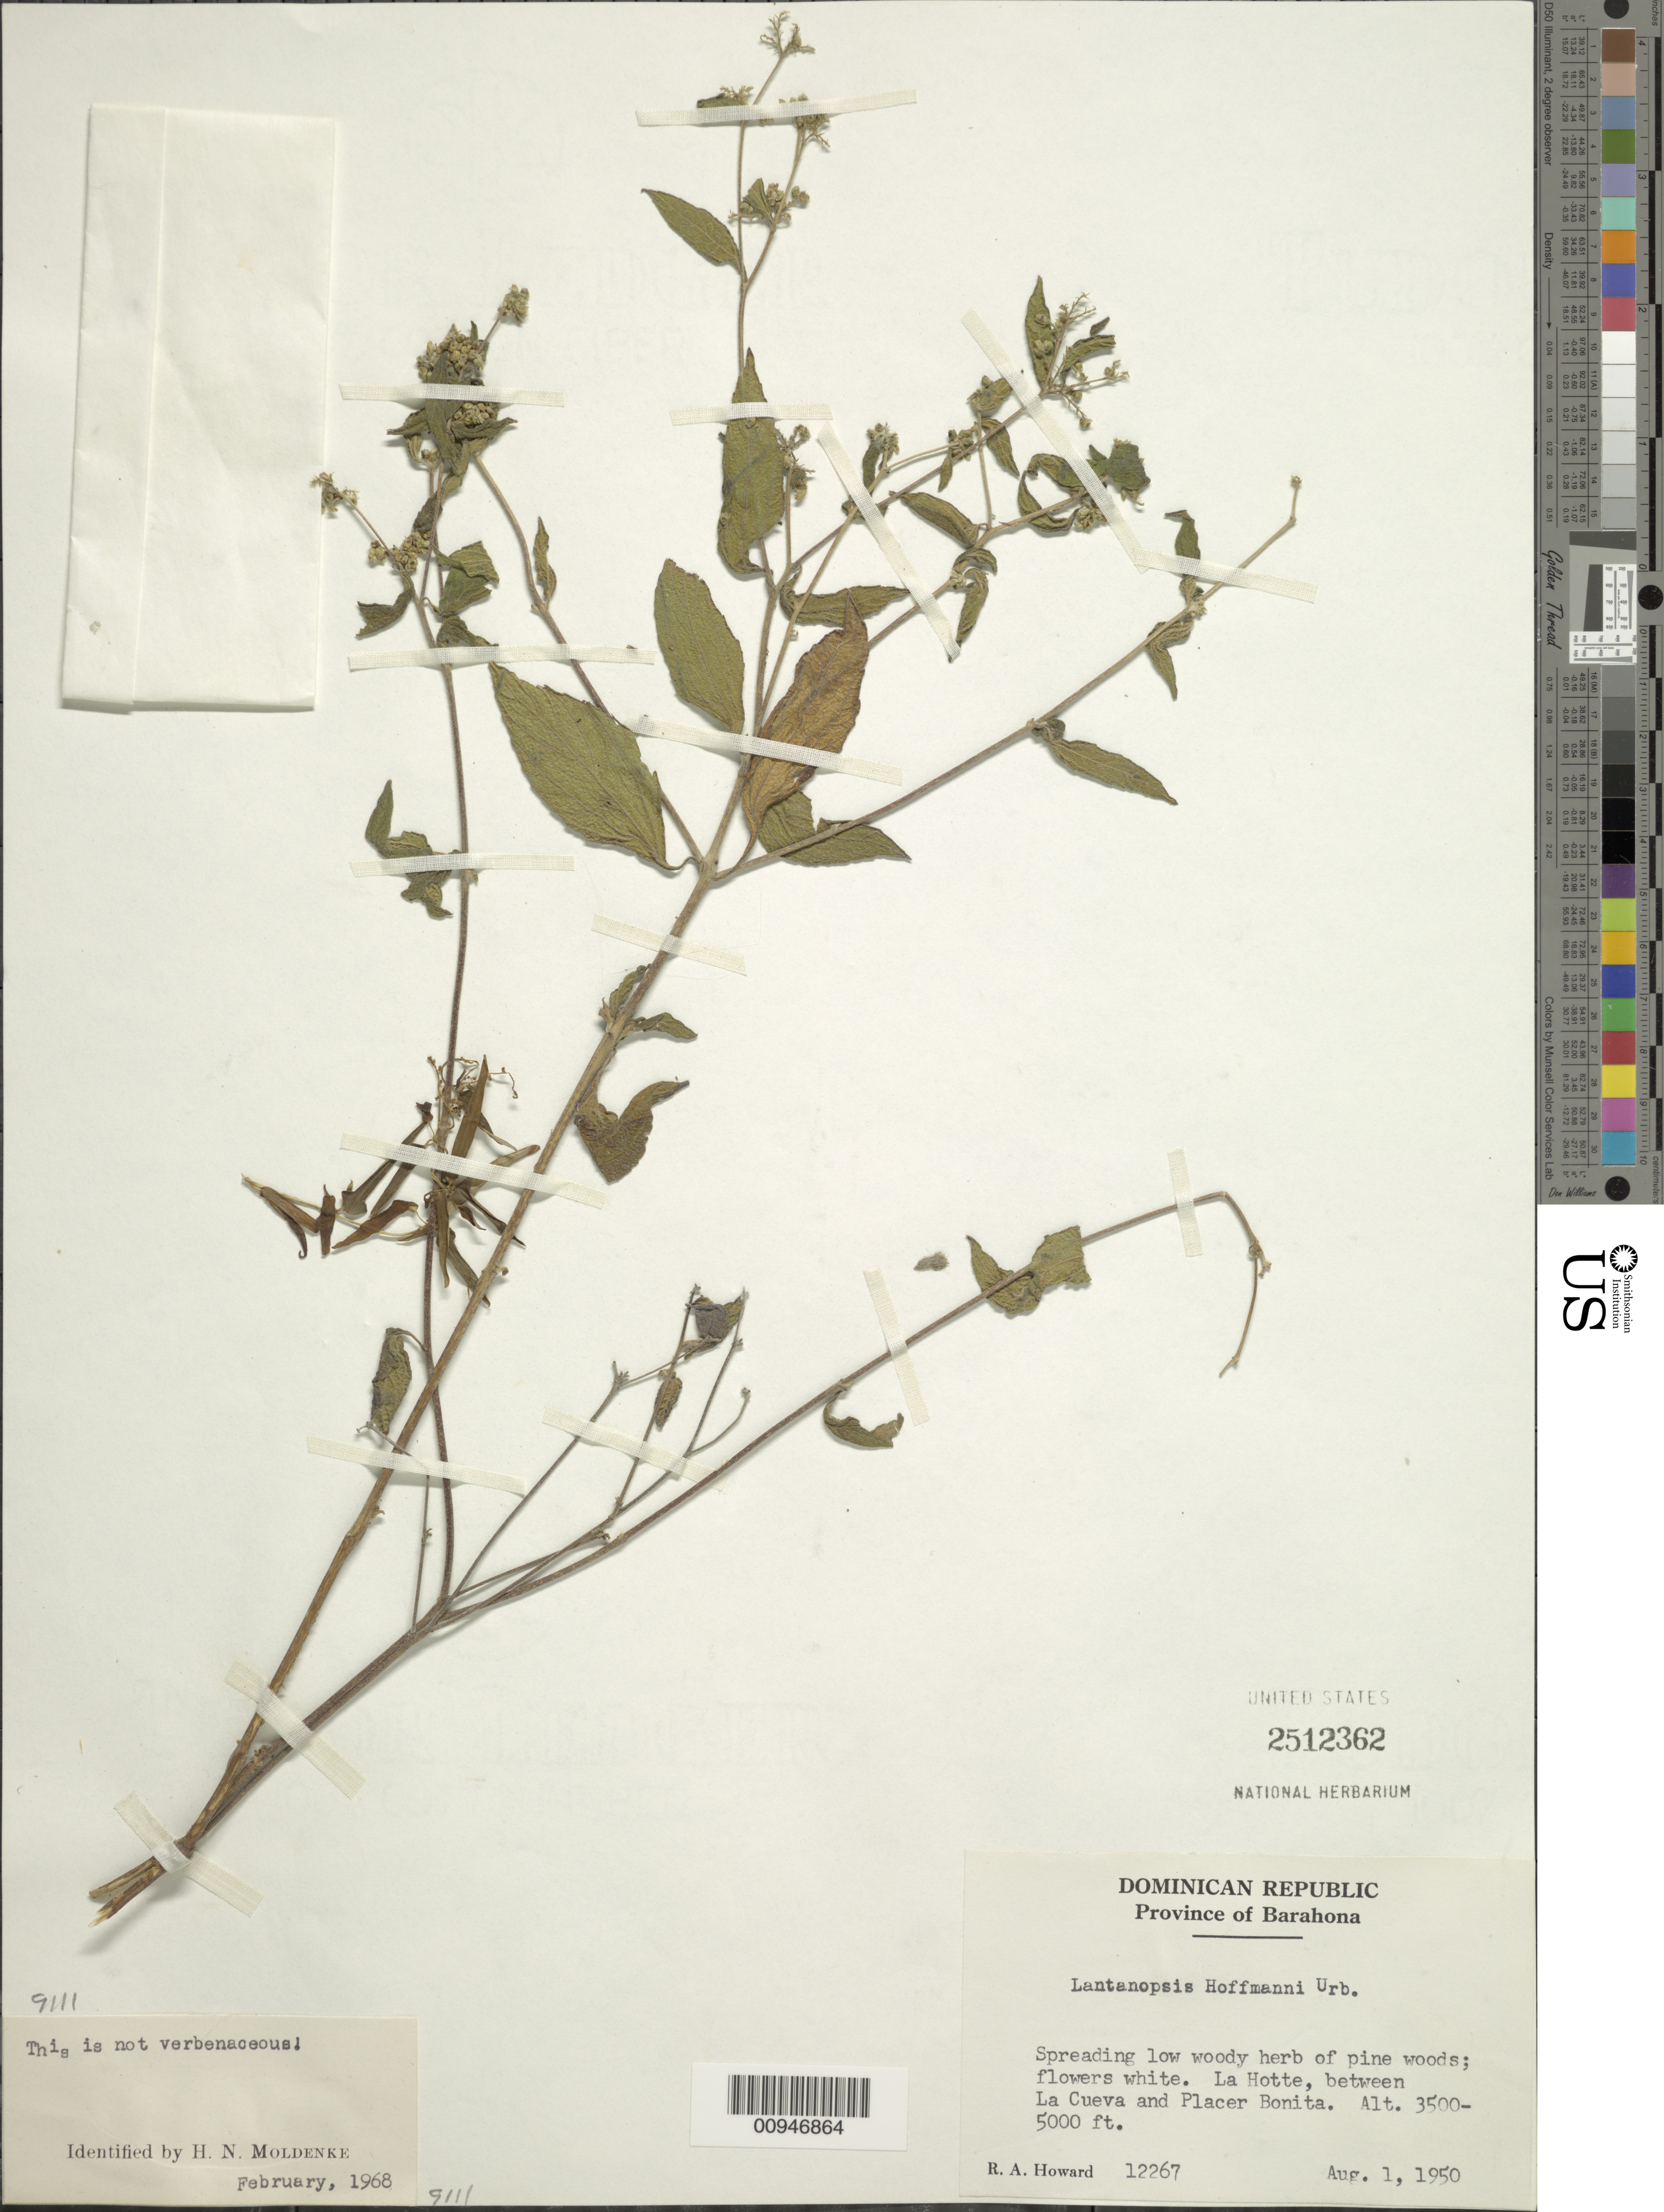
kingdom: Plantae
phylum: Tracheophyta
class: Magnoliopsida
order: Asterales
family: Asteraceae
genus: Lantanopsis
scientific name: Lantanopsis hoffmannii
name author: Urb.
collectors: R. A. Howard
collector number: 12267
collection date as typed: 01 Aug 1950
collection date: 1950-08-01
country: Dominican Republic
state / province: Barahona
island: Hispaniola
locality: La Hotte, between La Cueva and Placer Bonita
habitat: Pine woods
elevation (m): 1067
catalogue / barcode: US 2512362